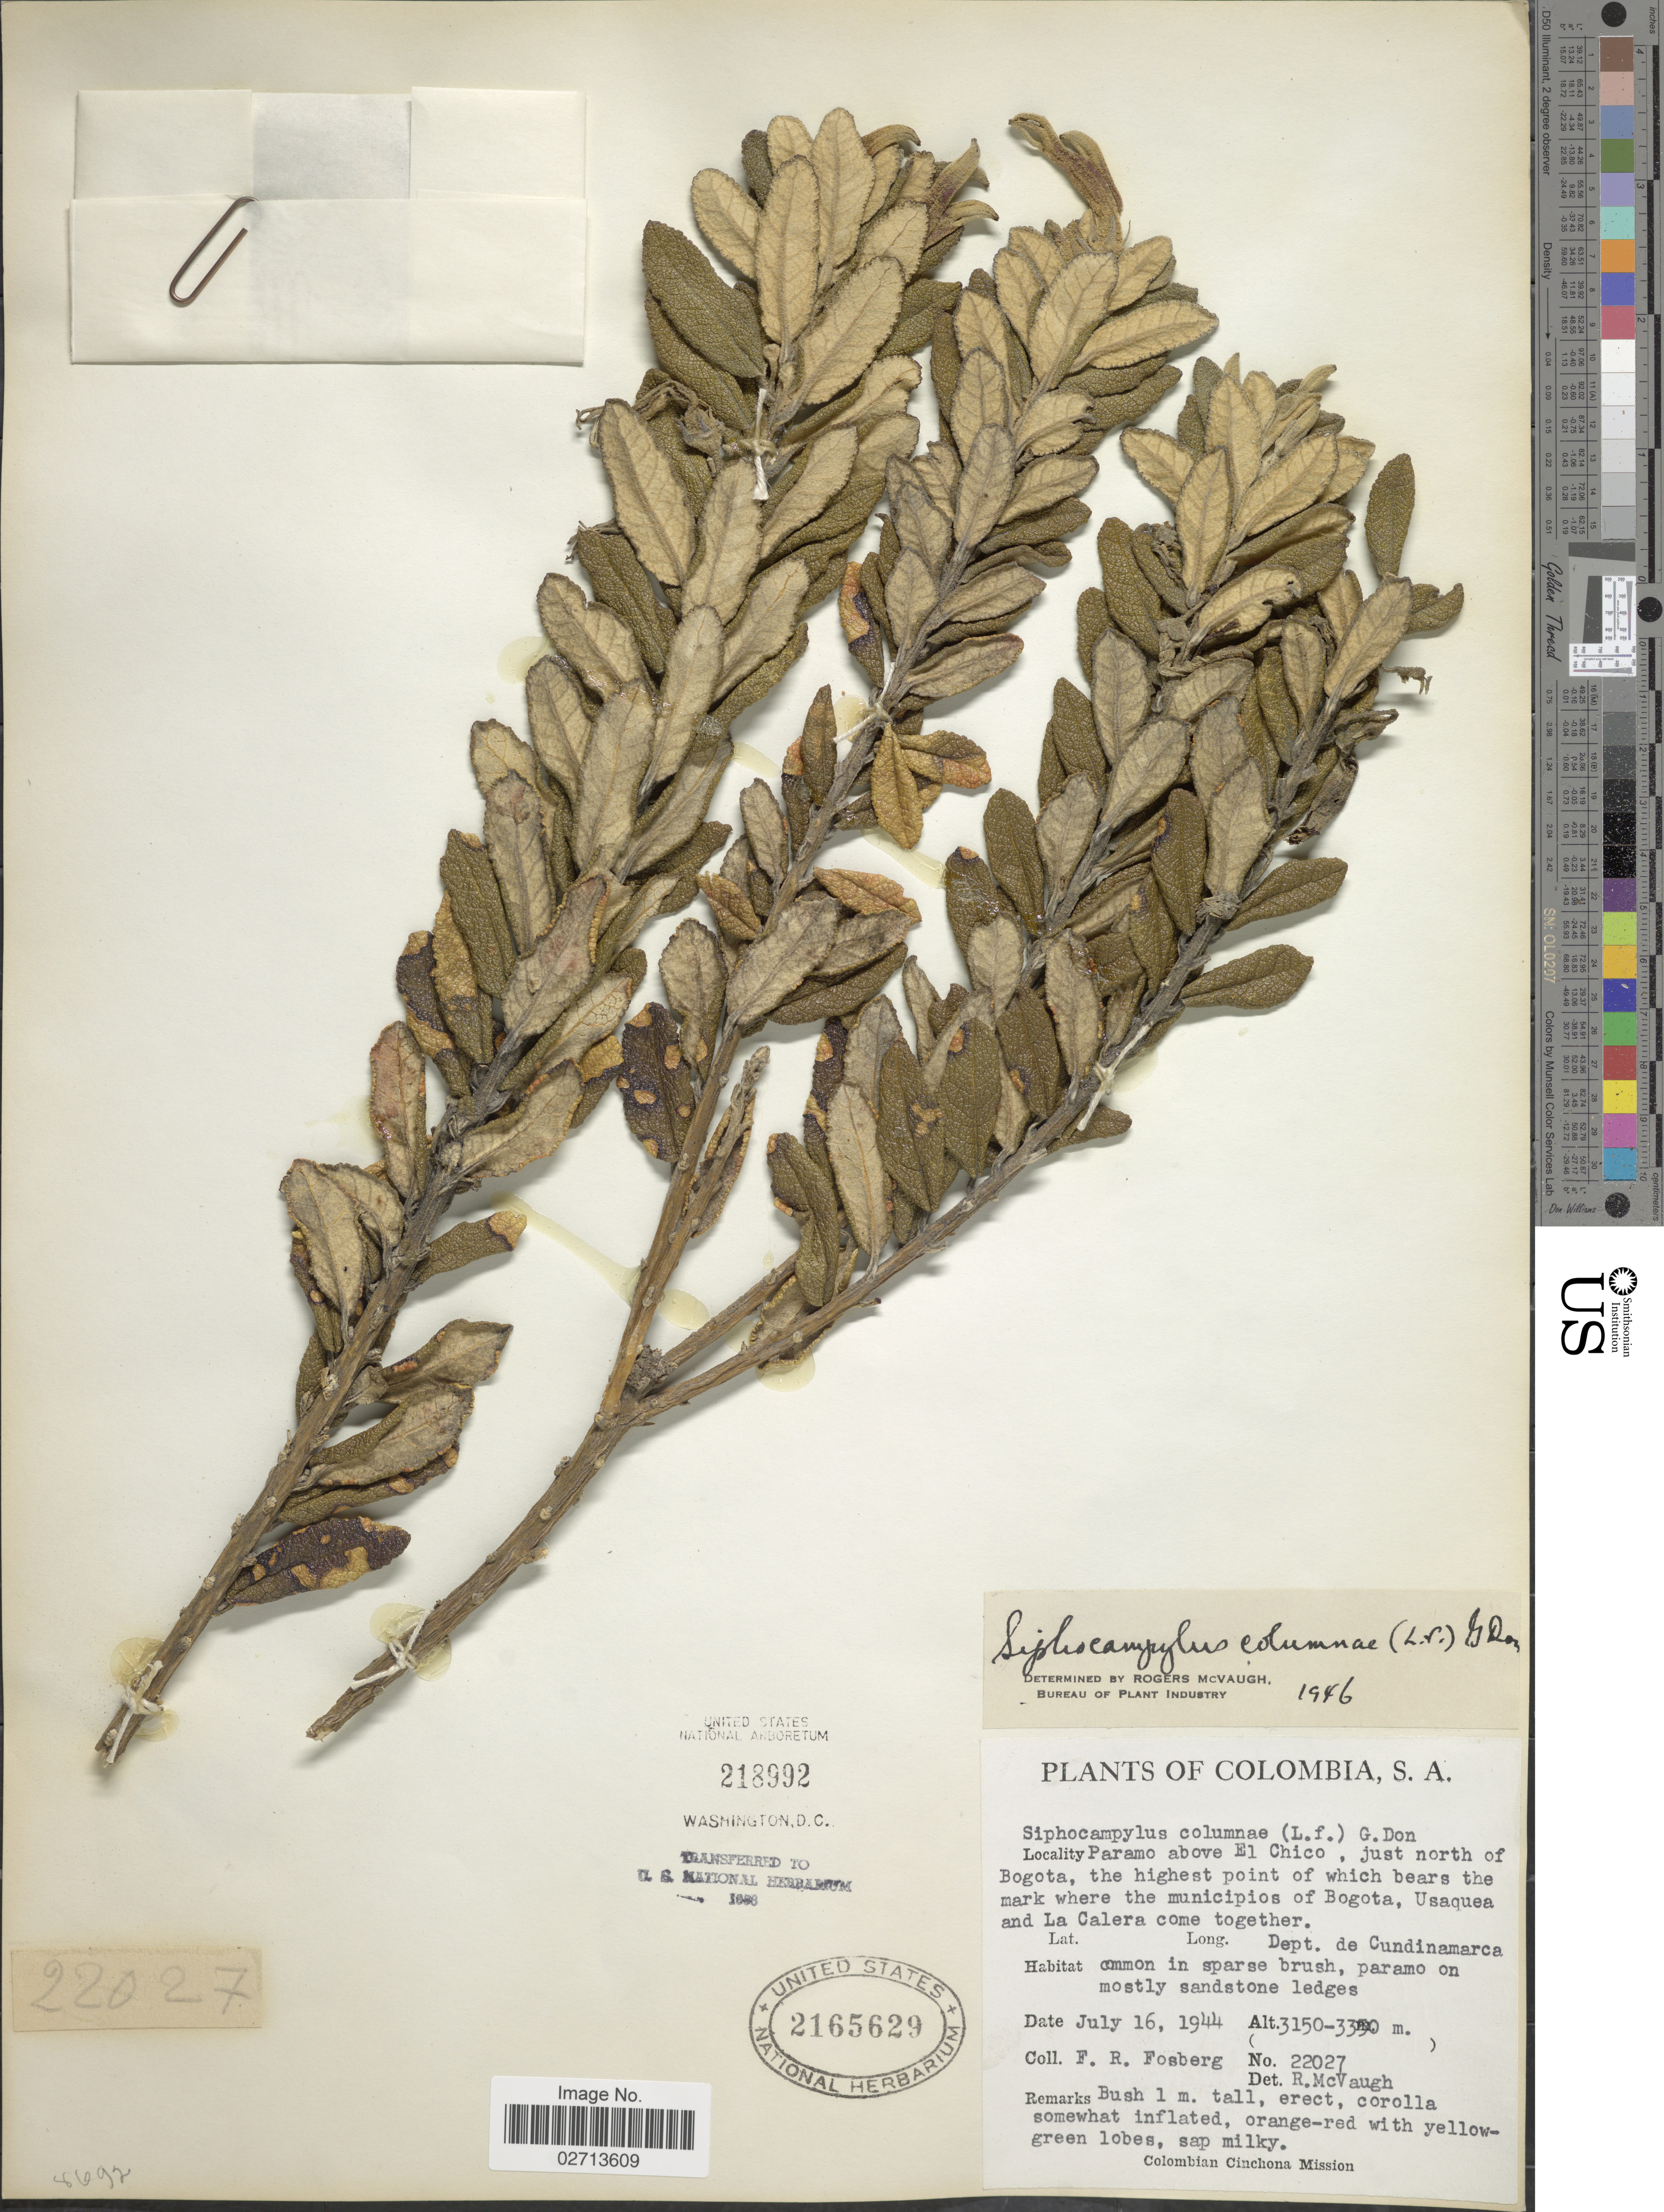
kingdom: Plantae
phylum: Tracheophyta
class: Magnoliopsida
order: Asterales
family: Campanulaceae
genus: Siphocampylus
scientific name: Siphocampylus columnae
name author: (L. f.) G. Don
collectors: F. R. Fosberg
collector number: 22027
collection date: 1944-07-16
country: Colombia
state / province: Cundinamarca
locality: S.. Paramo above El Chico, just north of Bogota, the highest point of which bears the mark where the municipios of Bogota, Usaquea and La Calera come together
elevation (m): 3150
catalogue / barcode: US 2165629